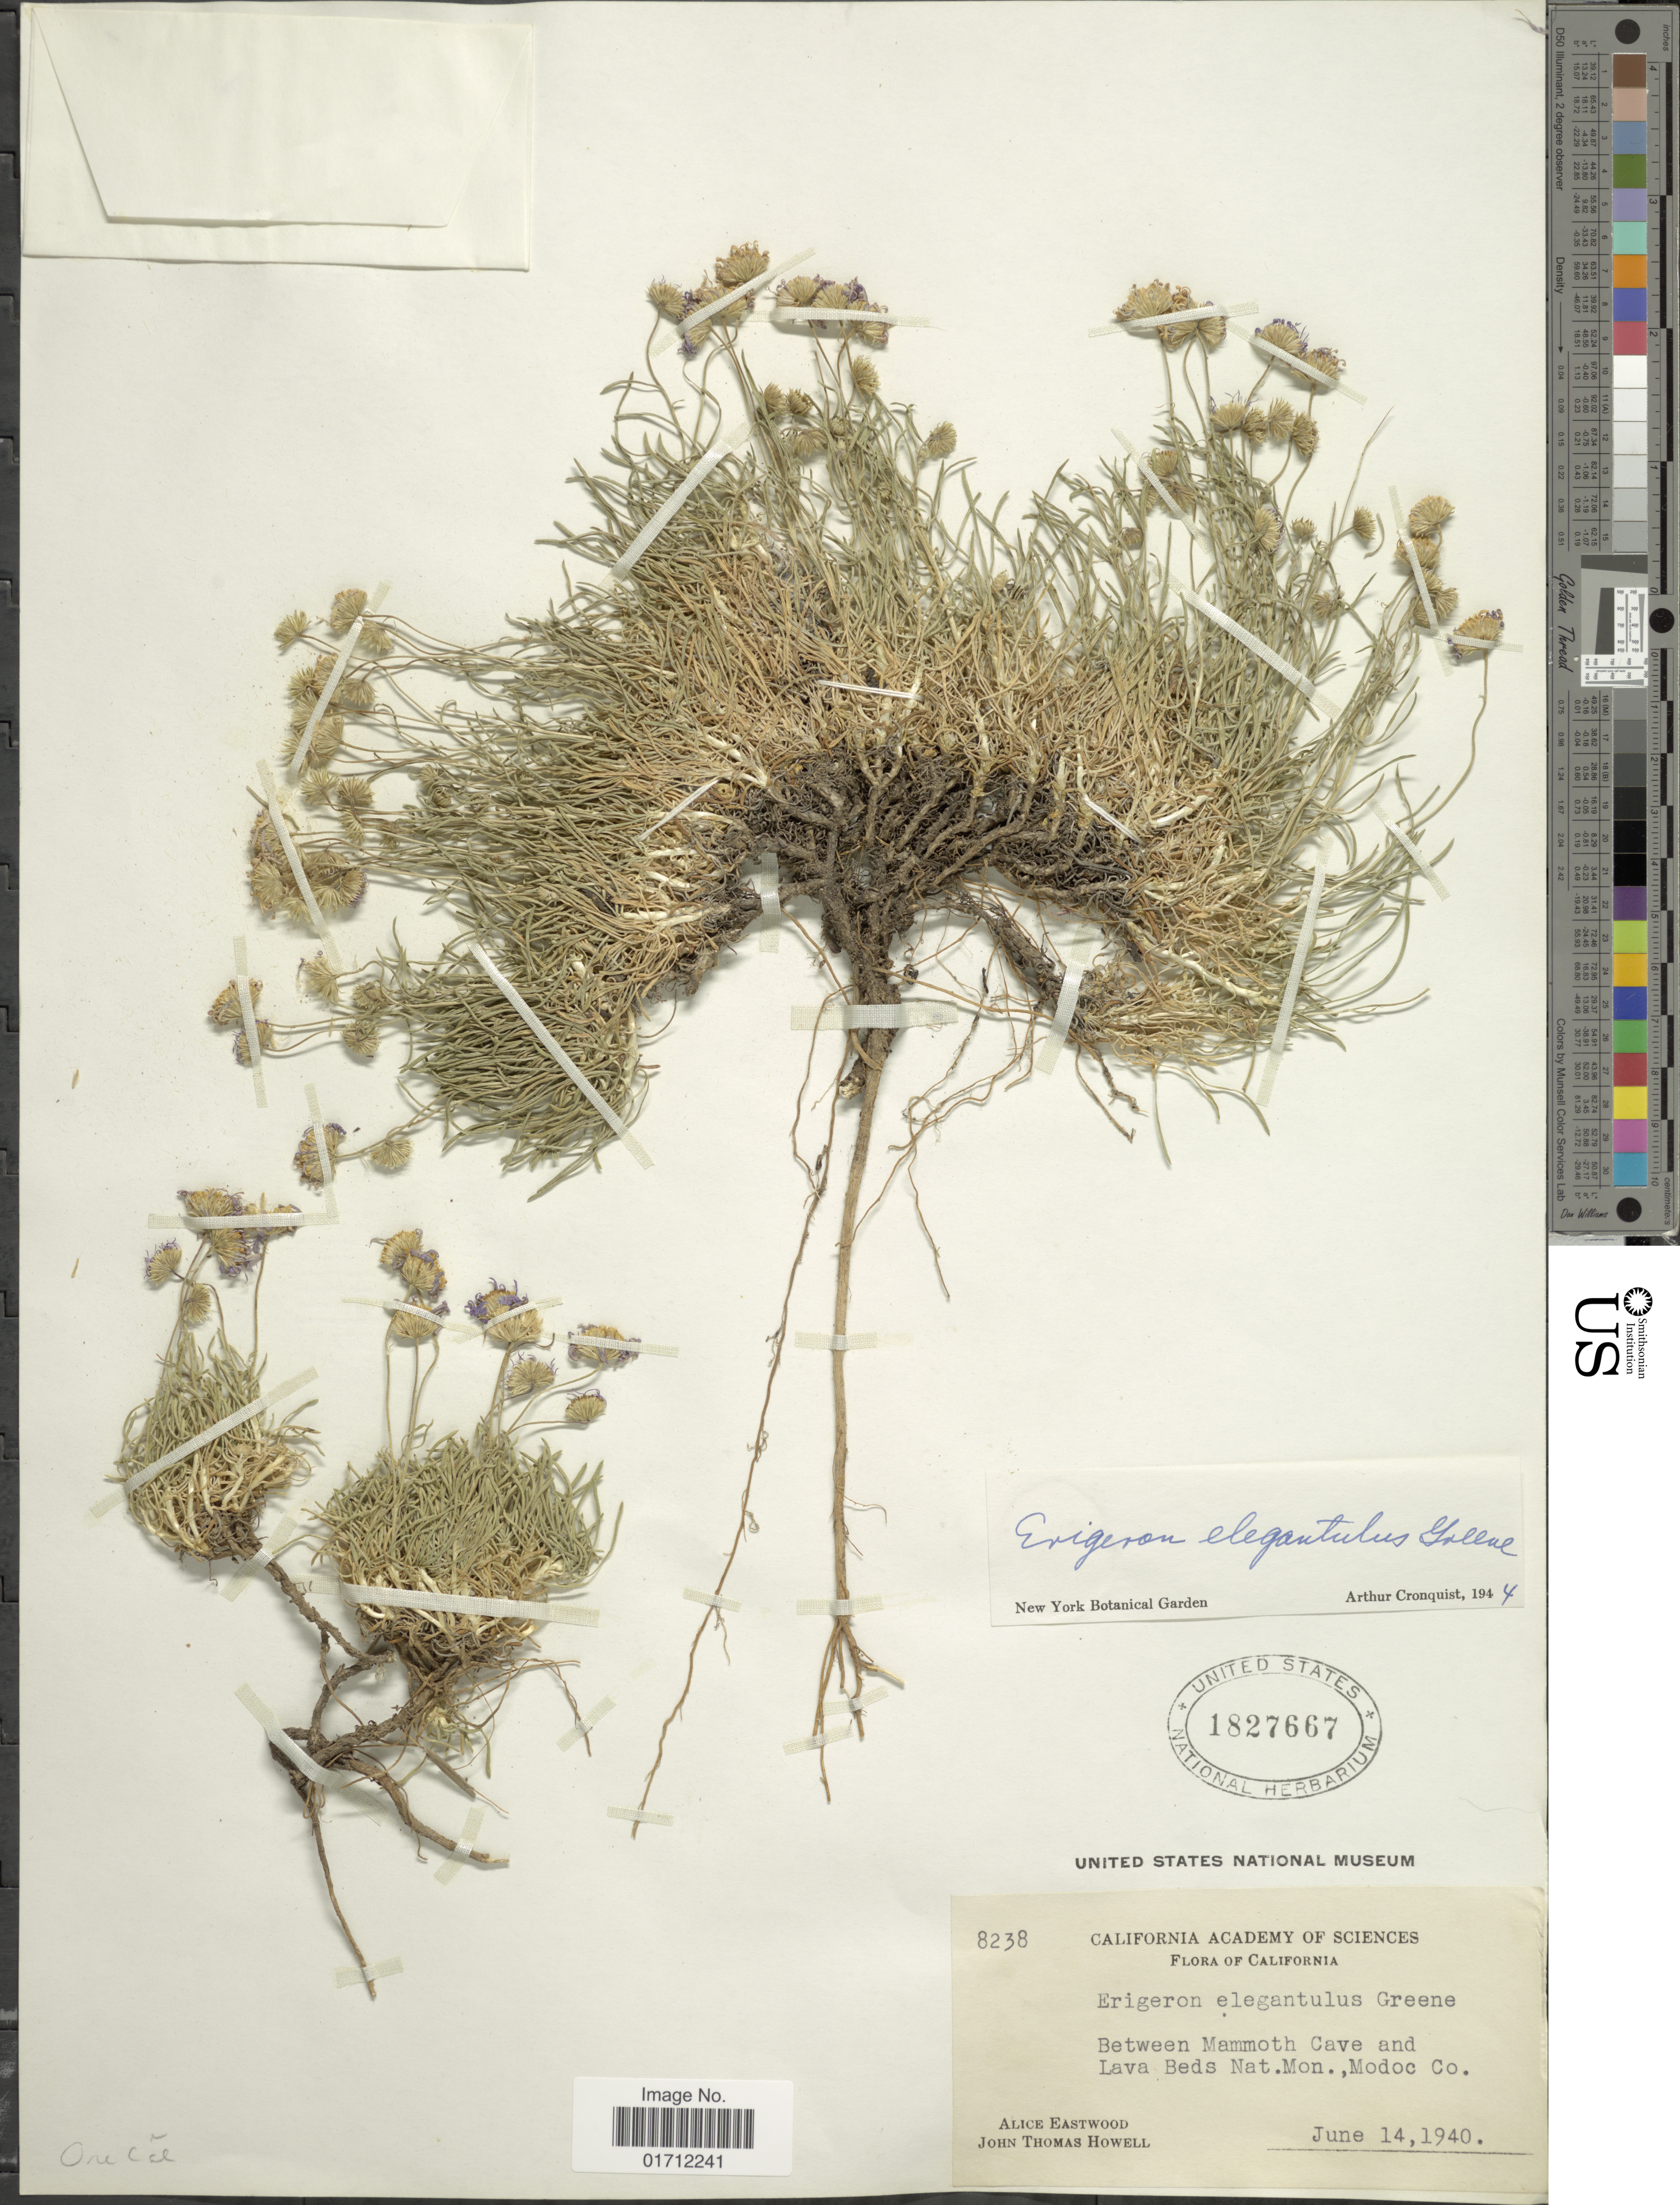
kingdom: Plantae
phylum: Tracheophyta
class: Magnoliopsida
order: Asterales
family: Asteraceae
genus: Erigeron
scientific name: Erigeron elegantulus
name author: Greene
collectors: A. Eastwood & J. T. Howell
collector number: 8238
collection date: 1940-06-14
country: United States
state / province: California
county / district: Modoc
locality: Between Mammoth Cave and Lava Beds Nat. Mon., Modoc Co.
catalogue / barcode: US 1827667